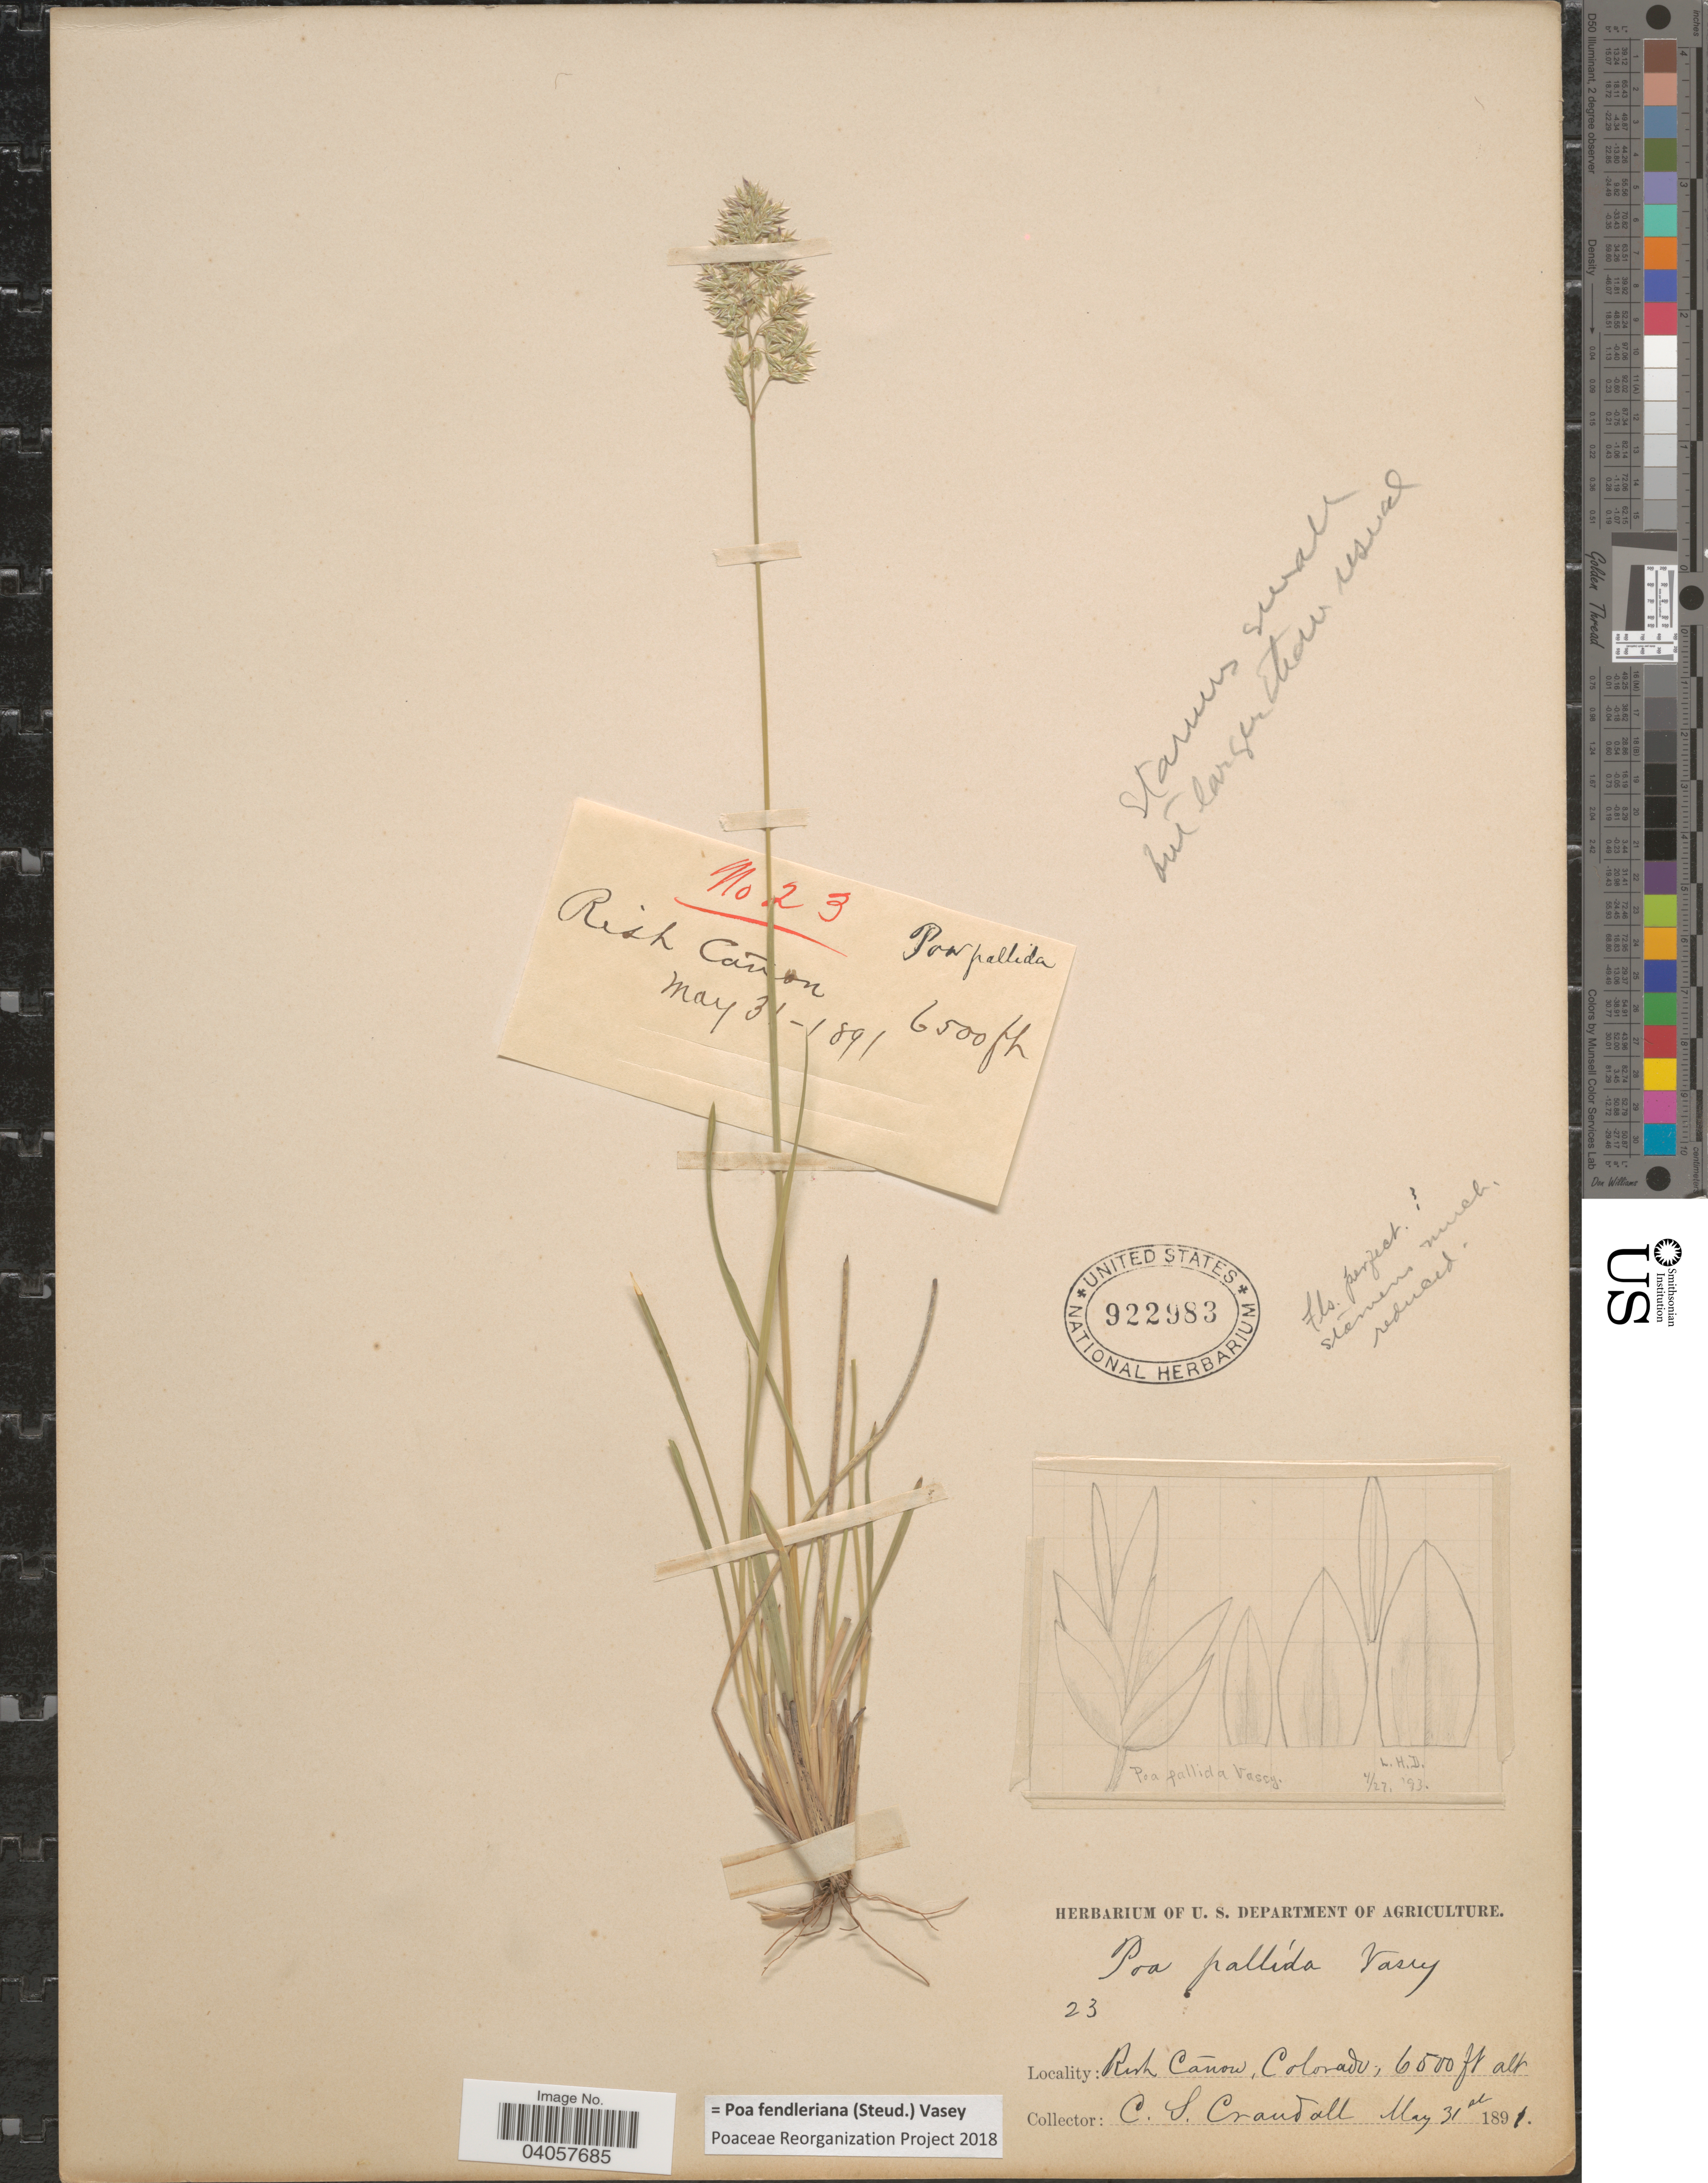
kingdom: Plantae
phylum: Tracheophyta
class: Liliopsida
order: Poales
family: Poaceae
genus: Poa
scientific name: Poa fendleriana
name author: (Steud.) Vasey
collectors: C. Crandall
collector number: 23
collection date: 1891-05-31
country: United States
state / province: Colorado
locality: Rish Cañon.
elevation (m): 1981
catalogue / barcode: US 922983